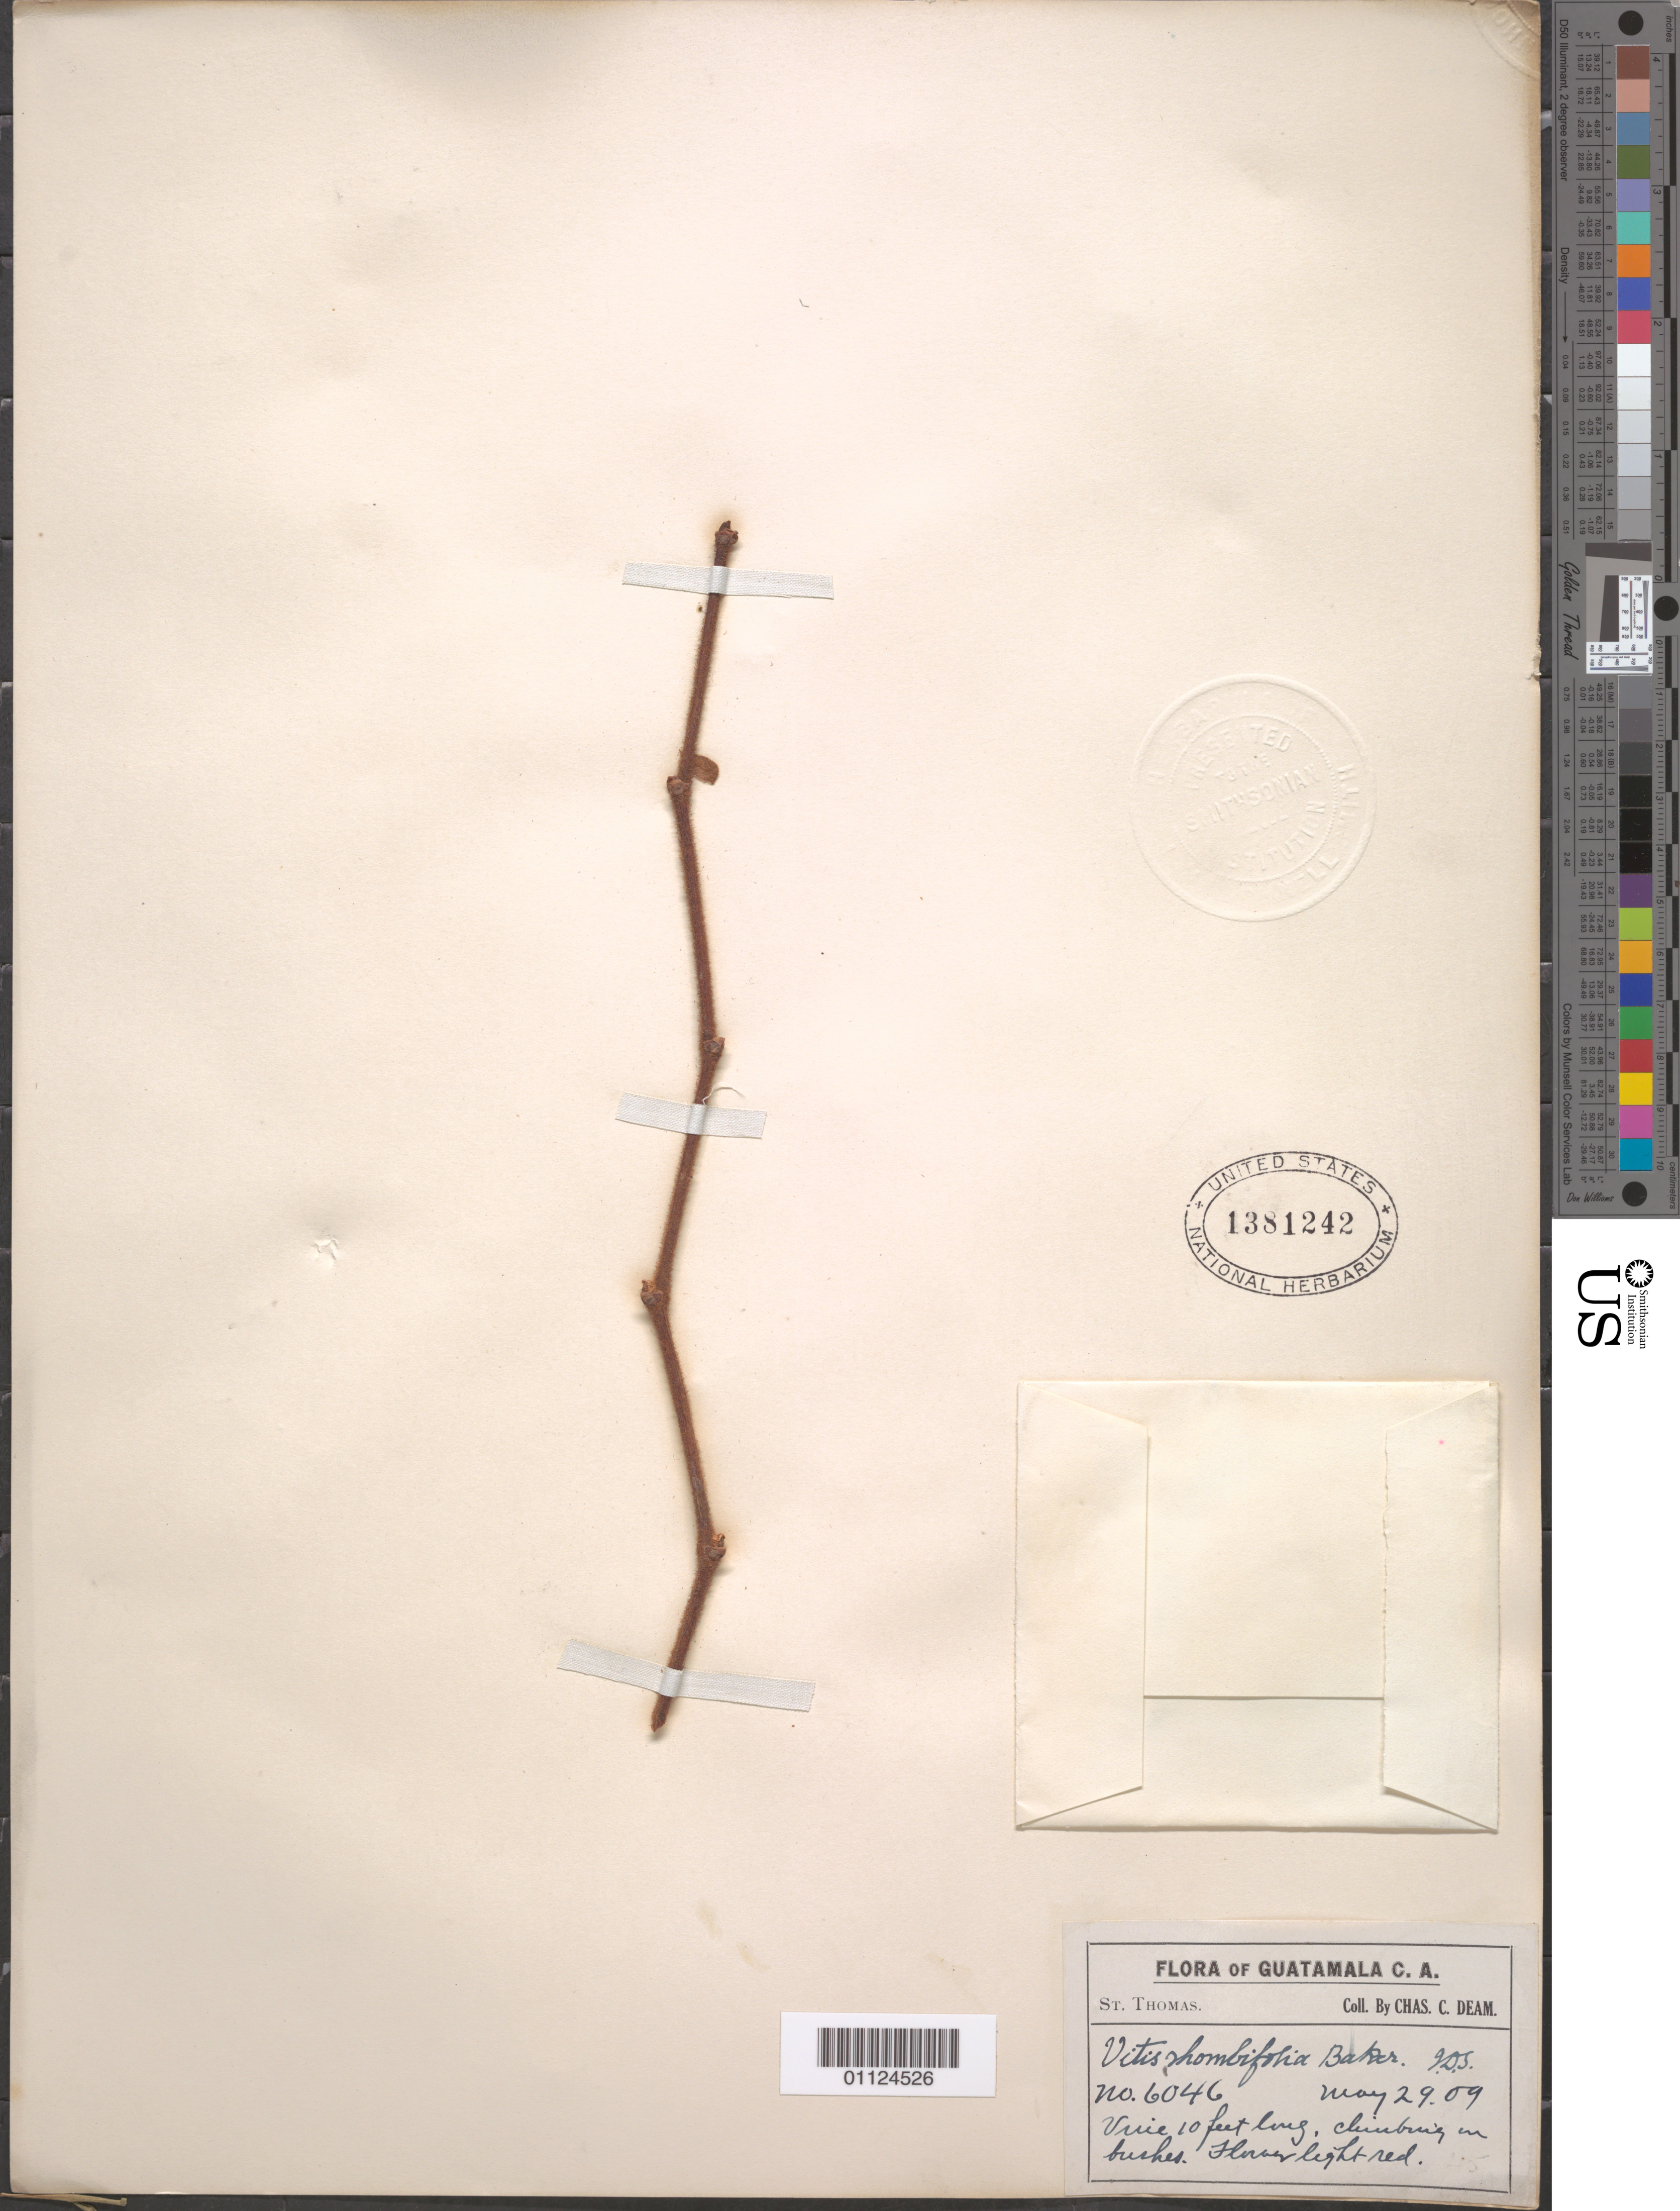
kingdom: Plantae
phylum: Tracheophyta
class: Magnoliopsida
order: Vitales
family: Vitaceae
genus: Cissus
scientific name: Cissus rhombifolia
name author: Vahl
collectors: C. C. Deam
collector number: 6046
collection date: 1909-05-29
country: Guatemala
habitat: Vine, climbing in bushes.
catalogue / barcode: US 1381242